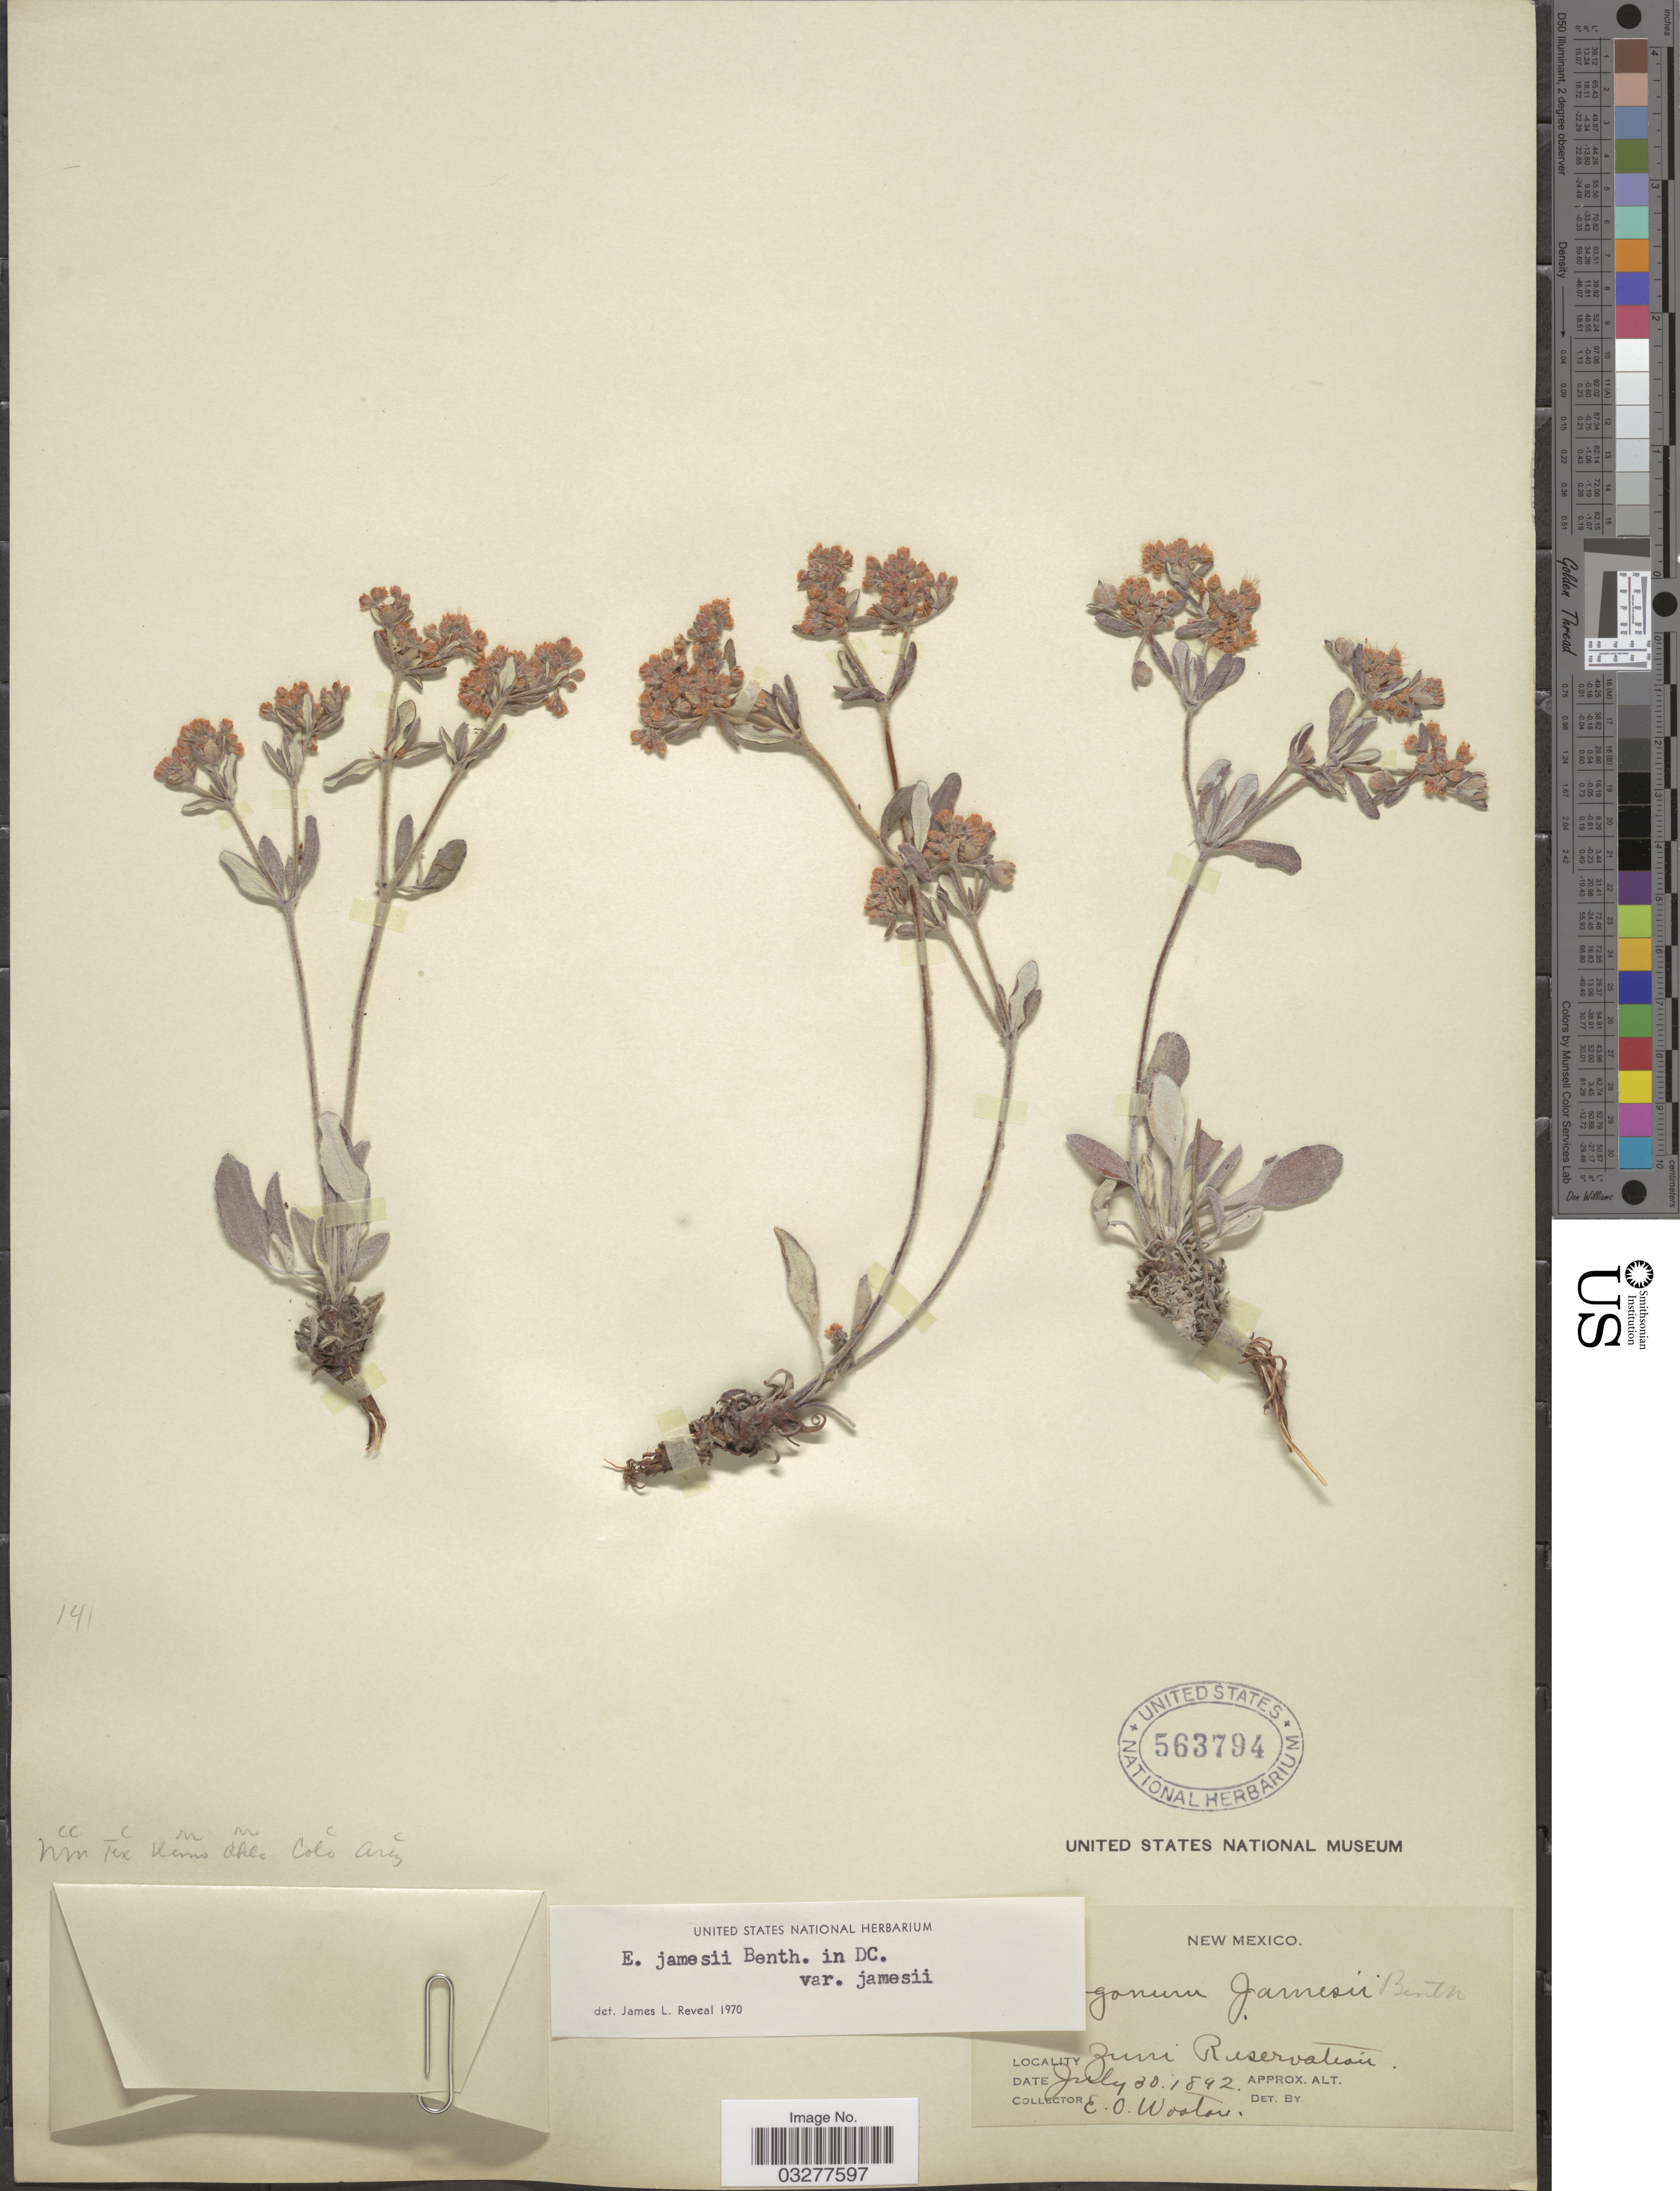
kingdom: Plantae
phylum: Tracheophyta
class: Magnoliopsida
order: Caryophyllales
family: Polygonaceae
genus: Eriogonum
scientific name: Eriogonum jamesii var. jamesii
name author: Benth.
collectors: E. O. Wooton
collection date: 1892-07-30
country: United States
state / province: New Mexico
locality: Zuni Reservation.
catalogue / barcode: US 563794